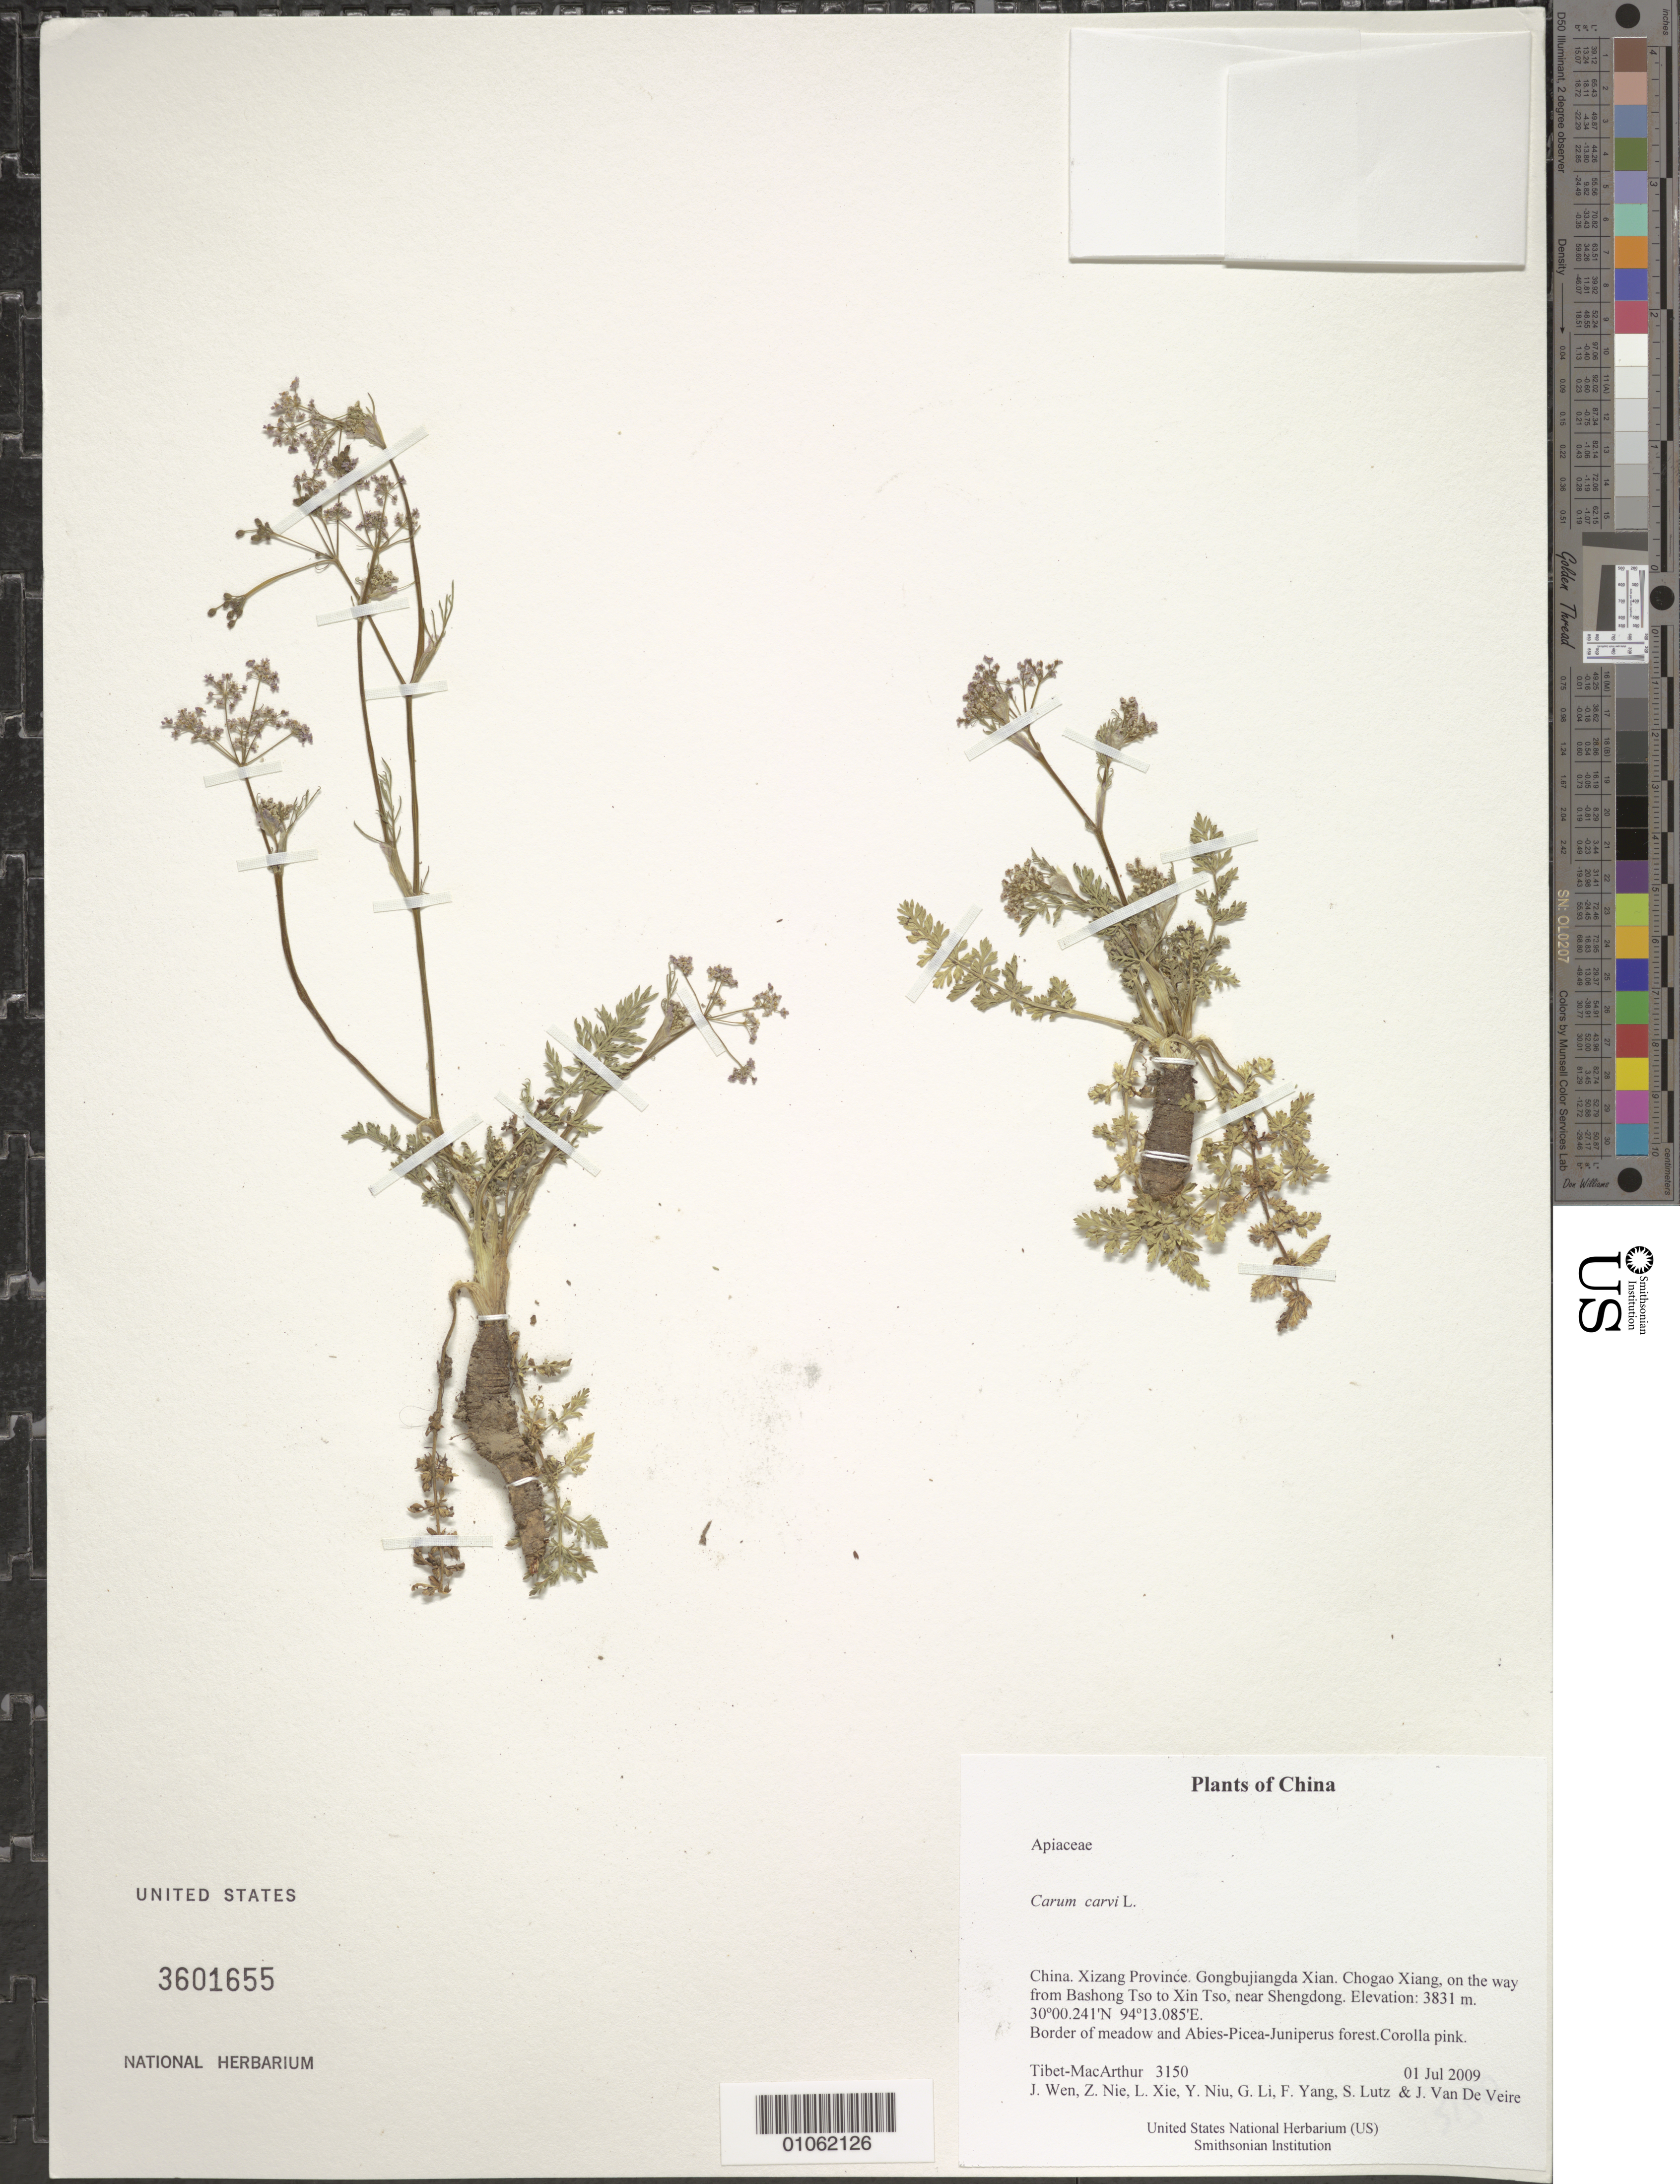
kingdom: Plantae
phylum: Tracheophyta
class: Magnoliopsida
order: Apiales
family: Apiaceae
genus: Carum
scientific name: Carum carvi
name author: L.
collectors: Tibet-MacArthur, J. Wen, Z. Nie, L. Xie, Y. Niu, G. Li, F. Yang, S. Lutz & J. Van De Veire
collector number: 3150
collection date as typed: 01 Jul 2009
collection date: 2009-07-01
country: China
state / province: Xizang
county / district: Gongbujiangda Xian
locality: Chogao Xiang, on the way from Bashong Tso to Xin Tso, near Shengdong.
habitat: Border of meadow and Abies-Picea-Juniperus forest.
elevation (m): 3831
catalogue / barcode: US 3601655